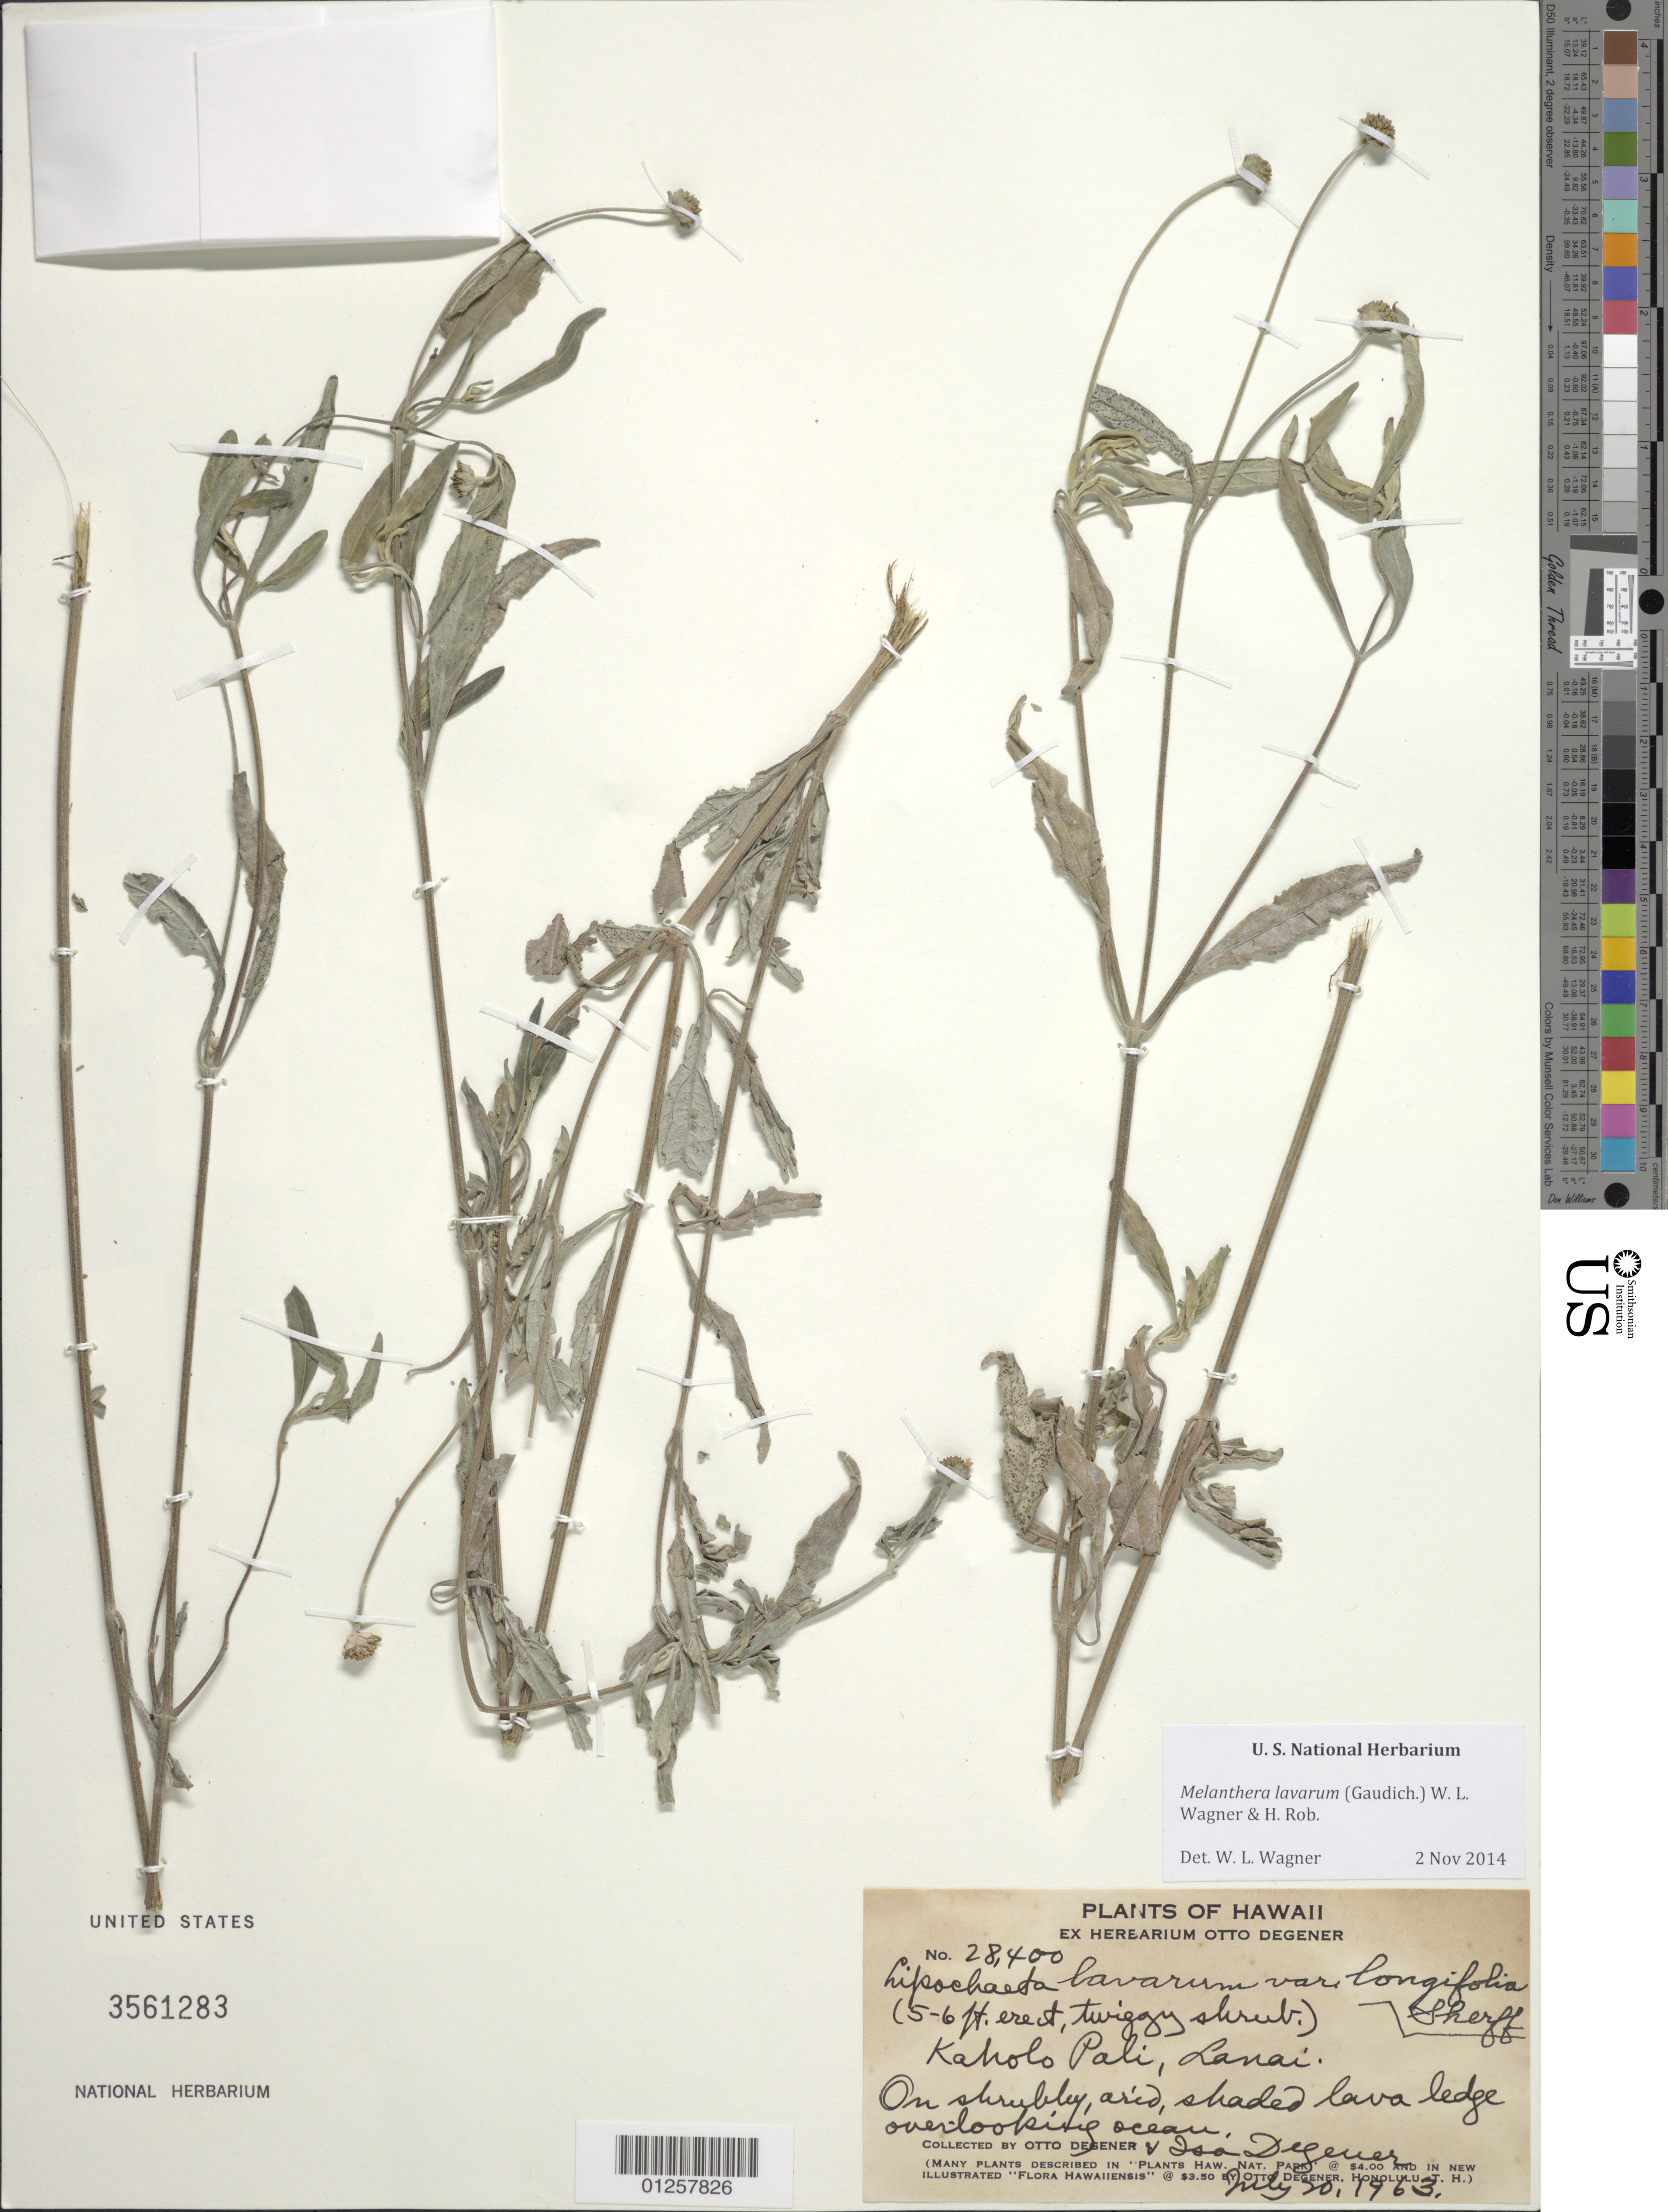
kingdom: Plantae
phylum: Tracheophyta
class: Magnoliopsida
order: Asterales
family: Asteraceae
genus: Wollastonia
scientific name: Wollastonia lavarum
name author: (Gaudich.) Orchard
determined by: Wagner, W. L., (BOT), Smithsonian Institution - National Museum of Natural History (UNITED STATES)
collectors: O. Degener & I. Degener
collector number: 28400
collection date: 1963-07-20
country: United States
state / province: Hawaii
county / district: Maui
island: Lana'i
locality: Kaholo Pali.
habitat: On shrubby arid, shaded lava ledge overlooking ocean.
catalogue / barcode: US 3561283